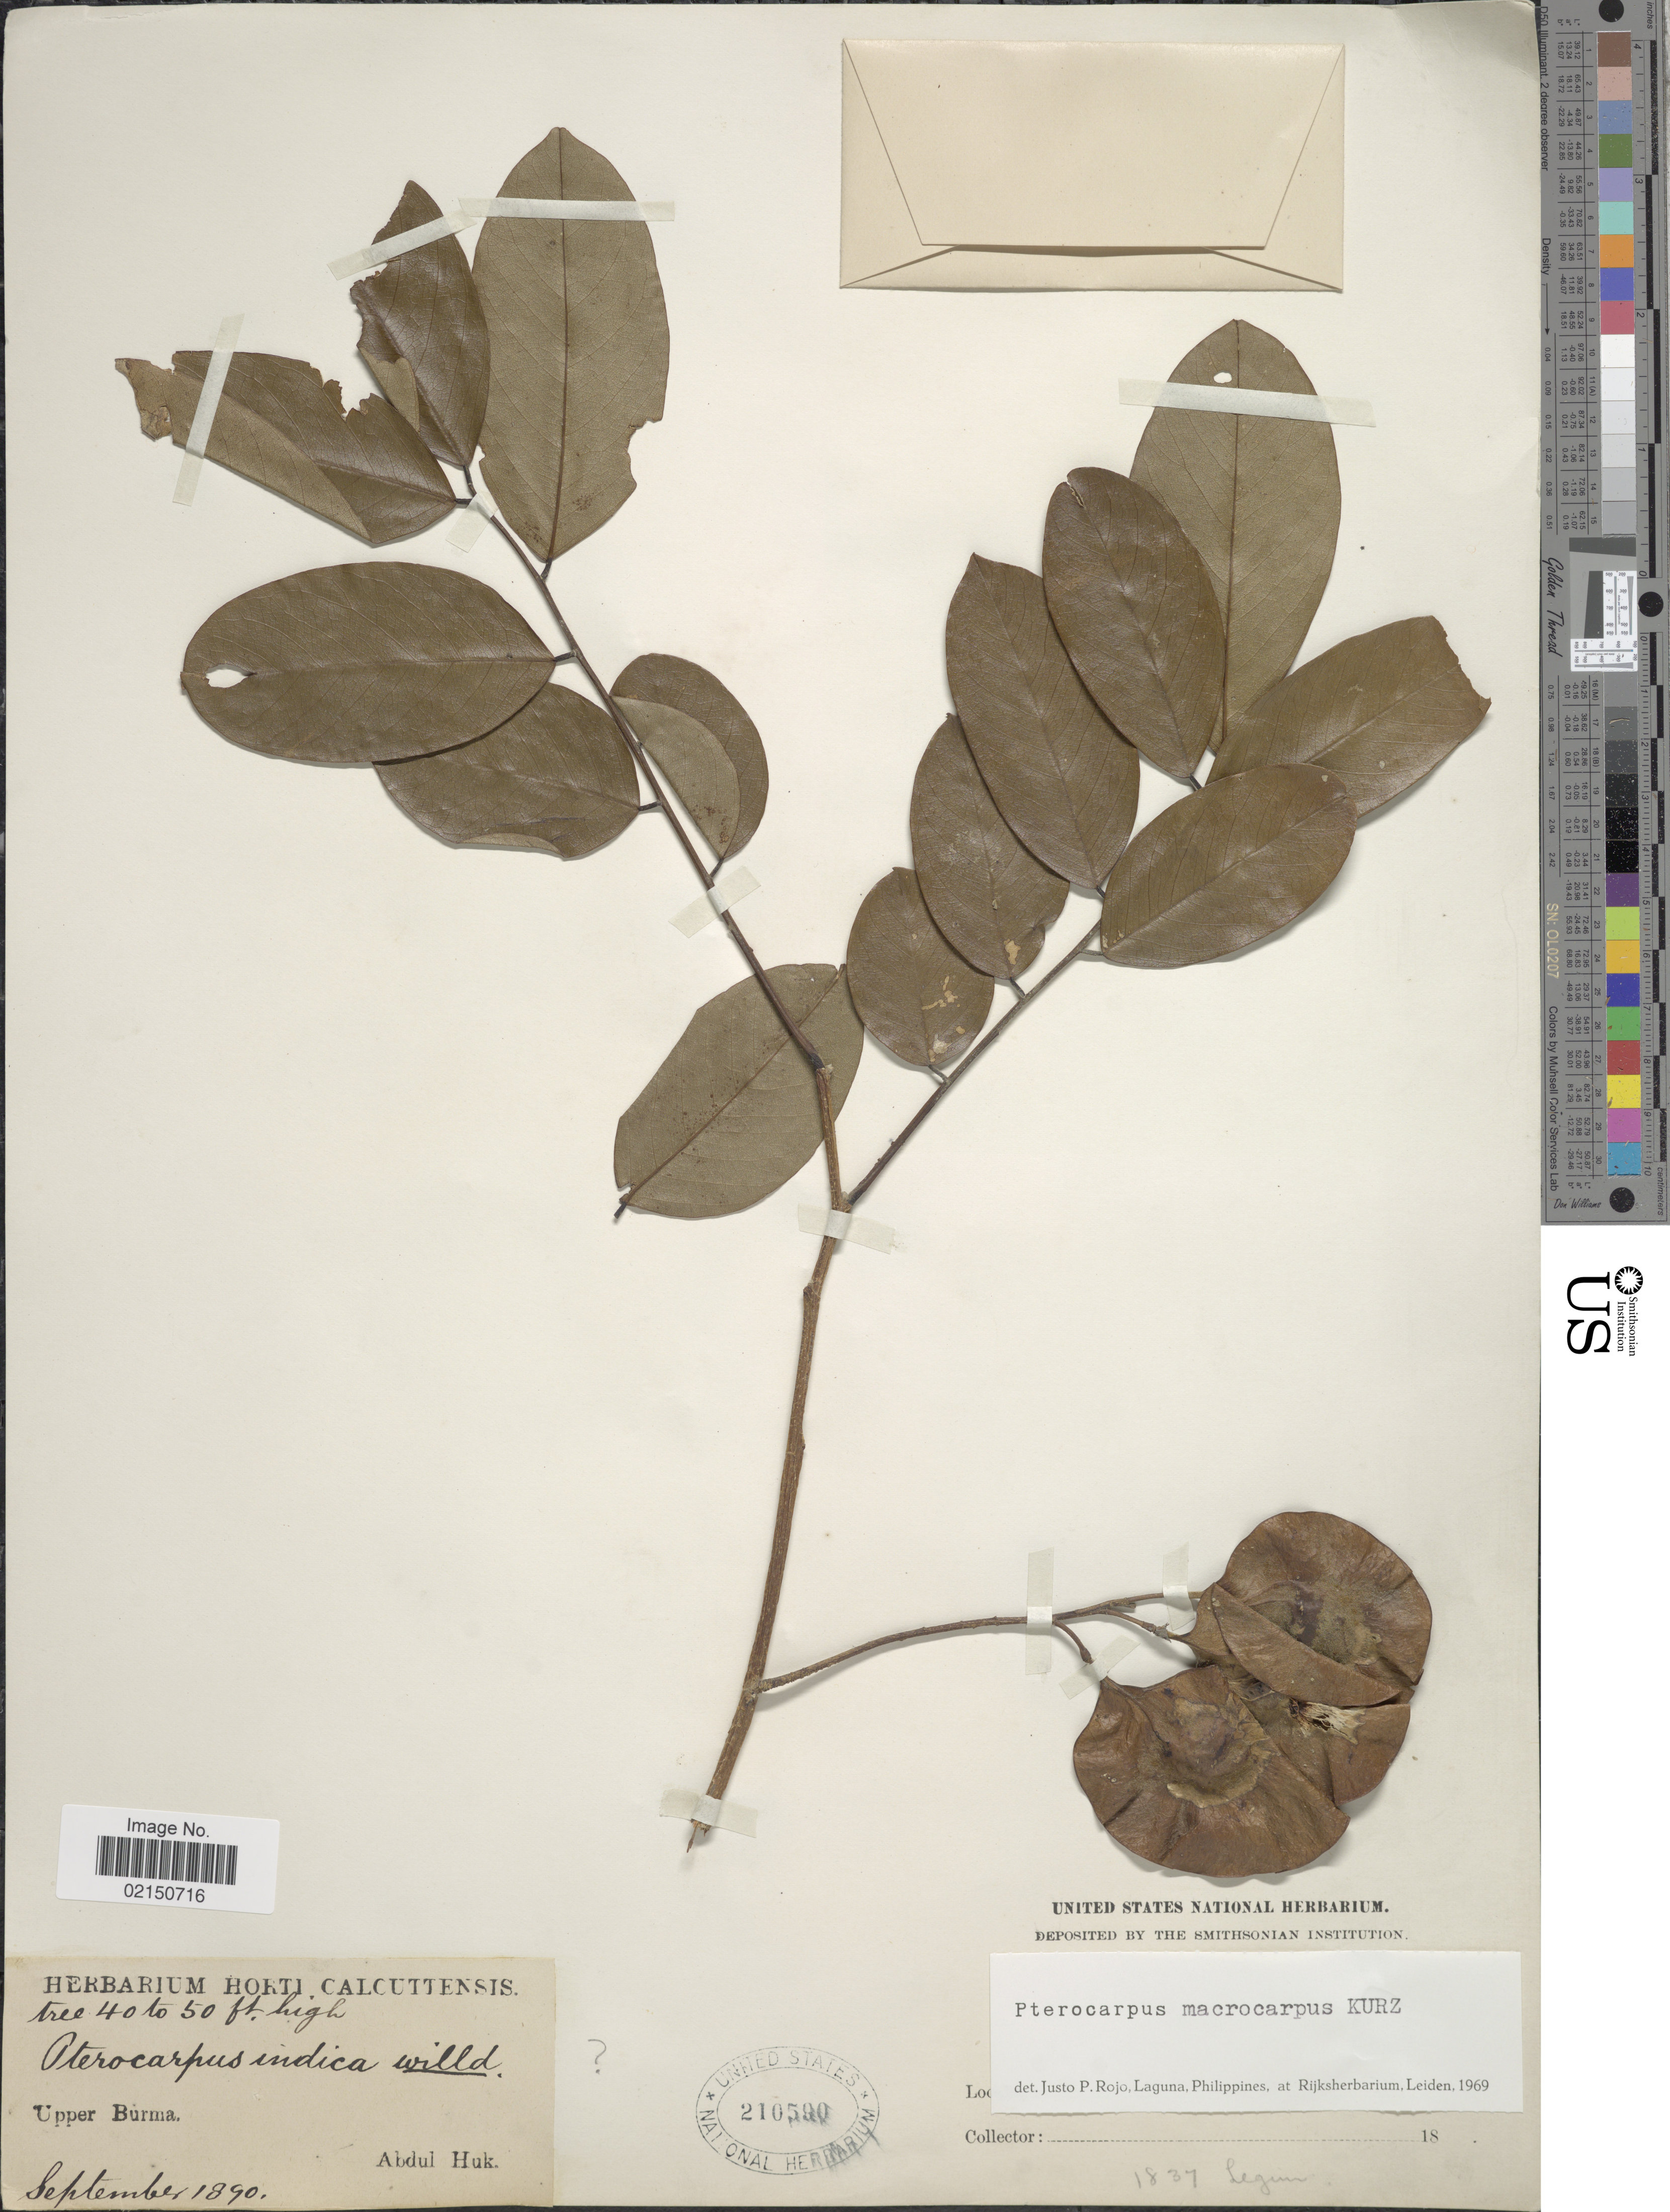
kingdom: Plantae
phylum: Tracheophyta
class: Magnoliopsida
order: Fabales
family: Fabaceae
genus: Pterocarpus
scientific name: Pterocarpus macrocarpus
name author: Kurz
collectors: A. Huk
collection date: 1890-09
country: Myanmar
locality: Upper Burma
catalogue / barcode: US 210590